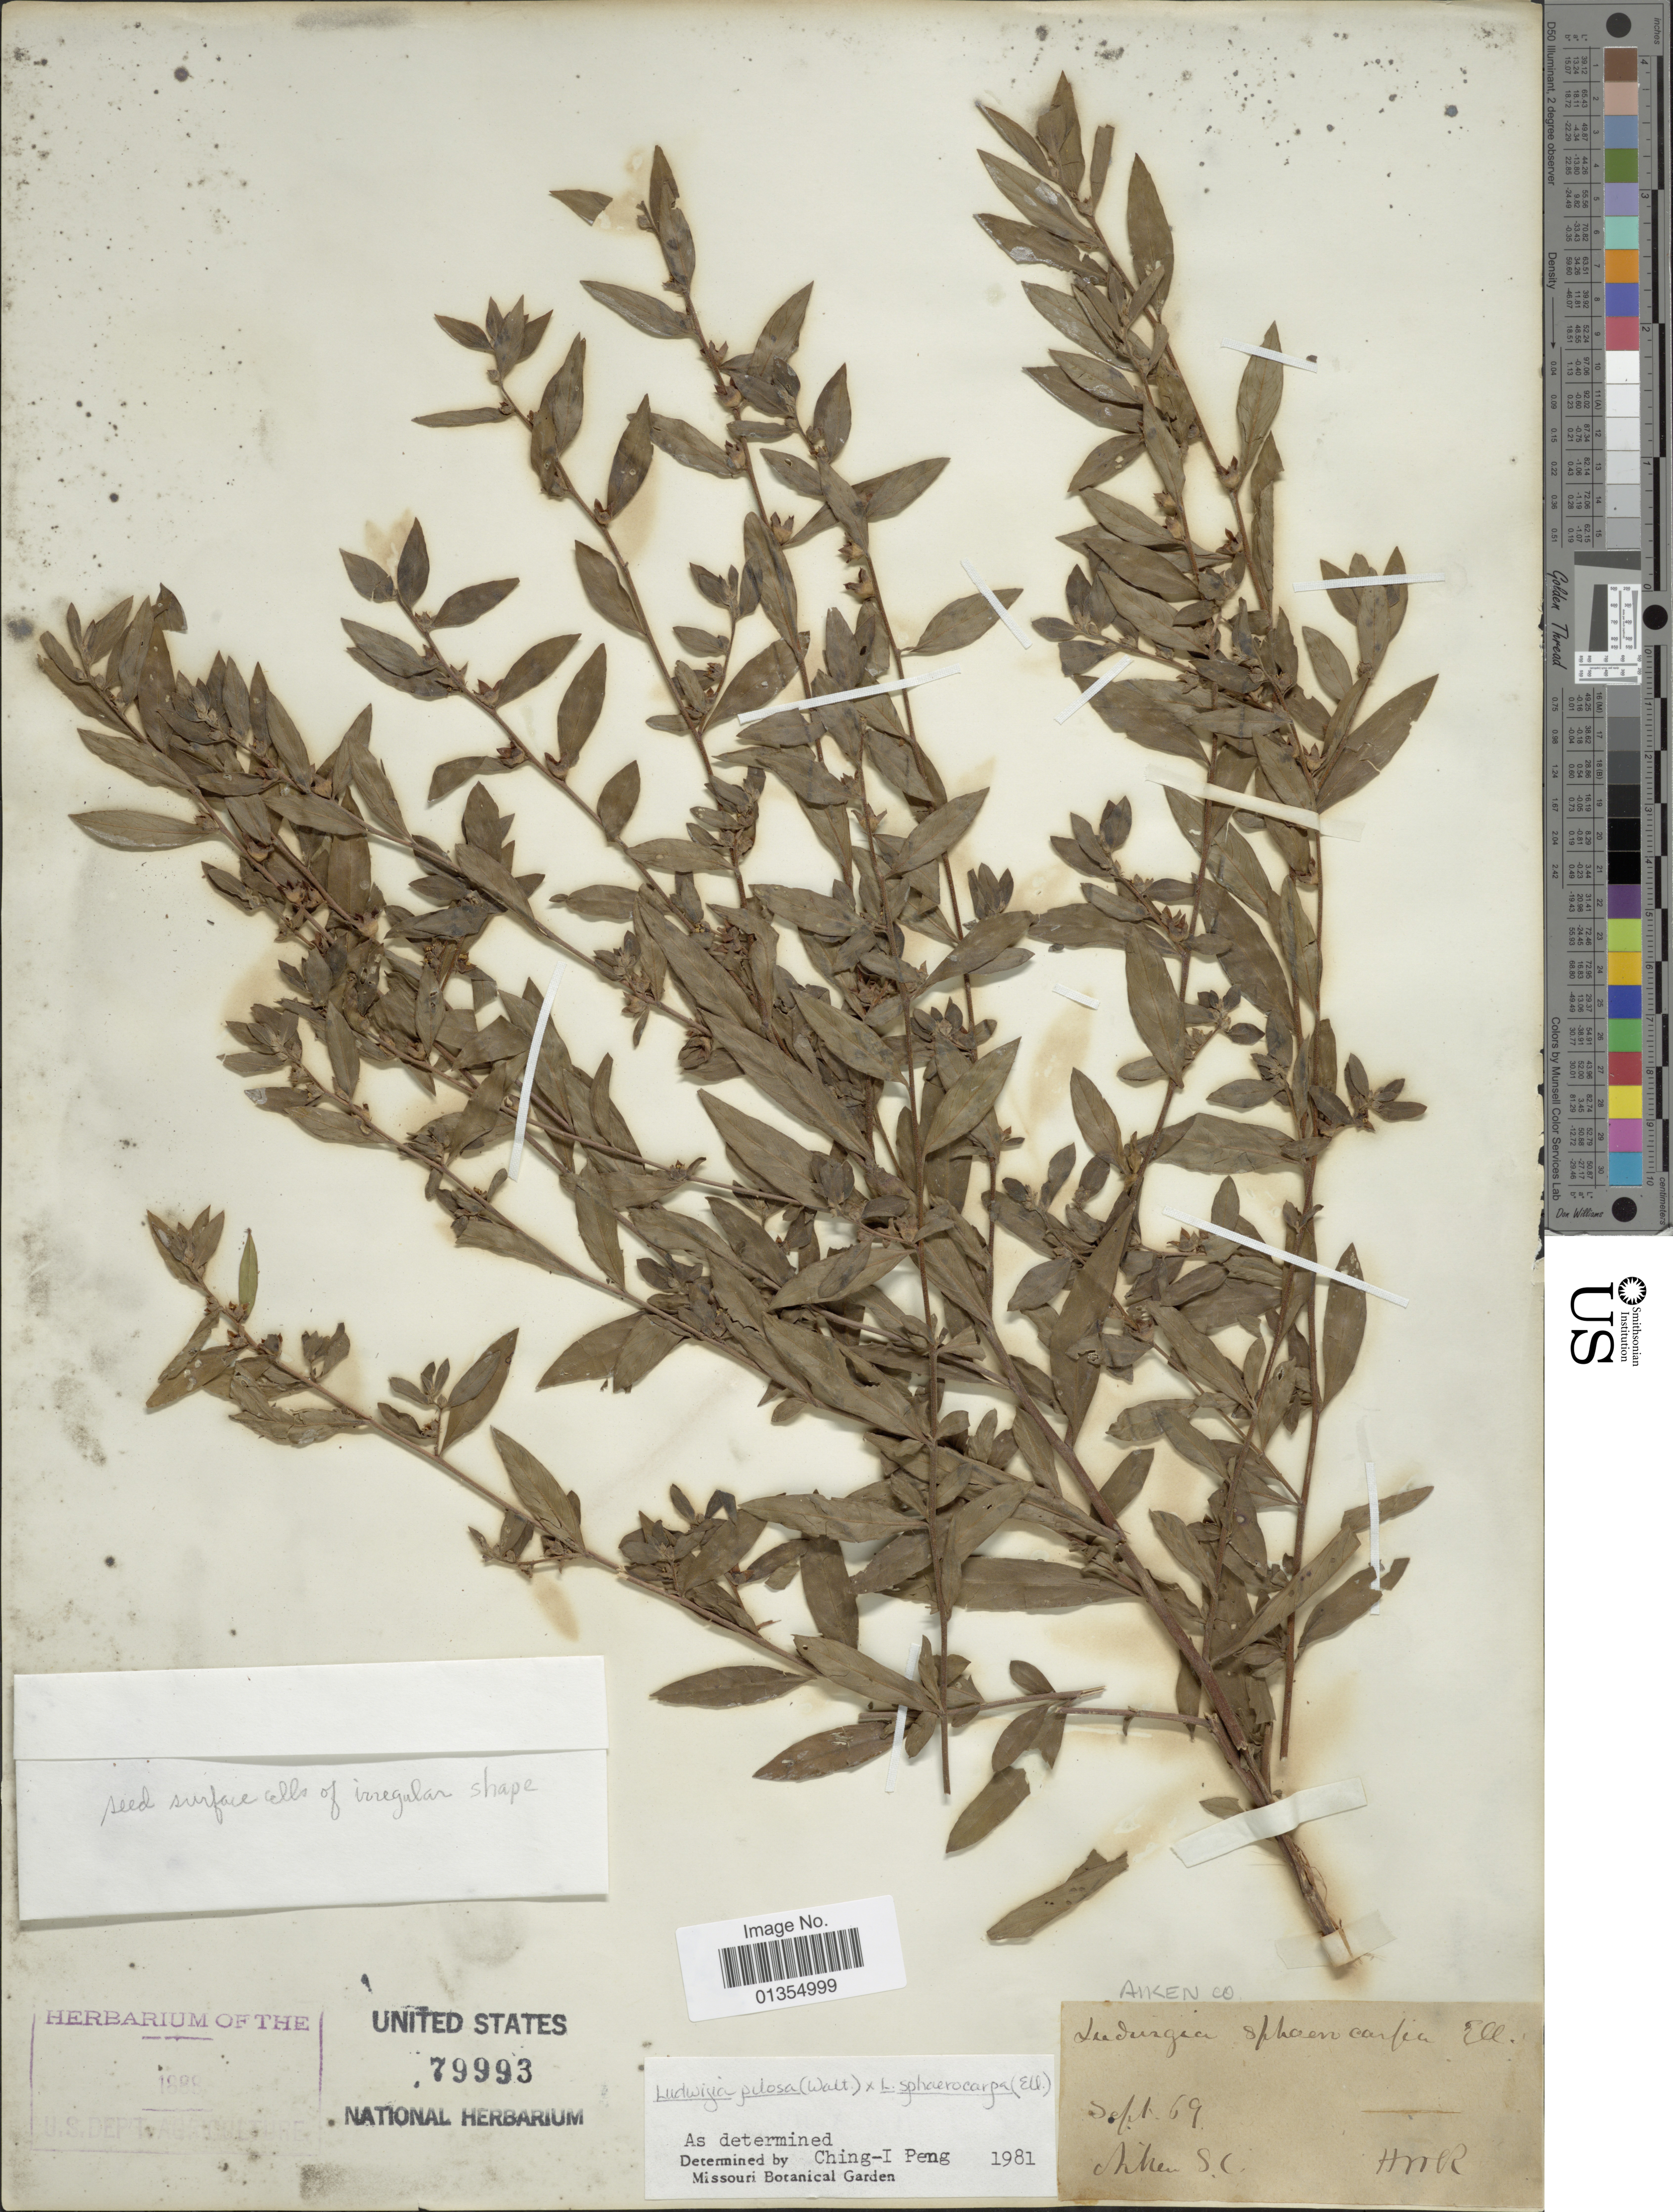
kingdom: Plantae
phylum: Tracheophyta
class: Magnoliopsida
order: Myrtales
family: Onagraceae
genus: Ludwigia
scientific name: Ludwigia pilosa x L. sphaerocarpa Elliott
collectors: HWR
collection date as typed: Transcribed d/m/y: /9/69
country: United States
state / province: South Carolina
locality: Aiken Co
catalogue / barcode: US 79993